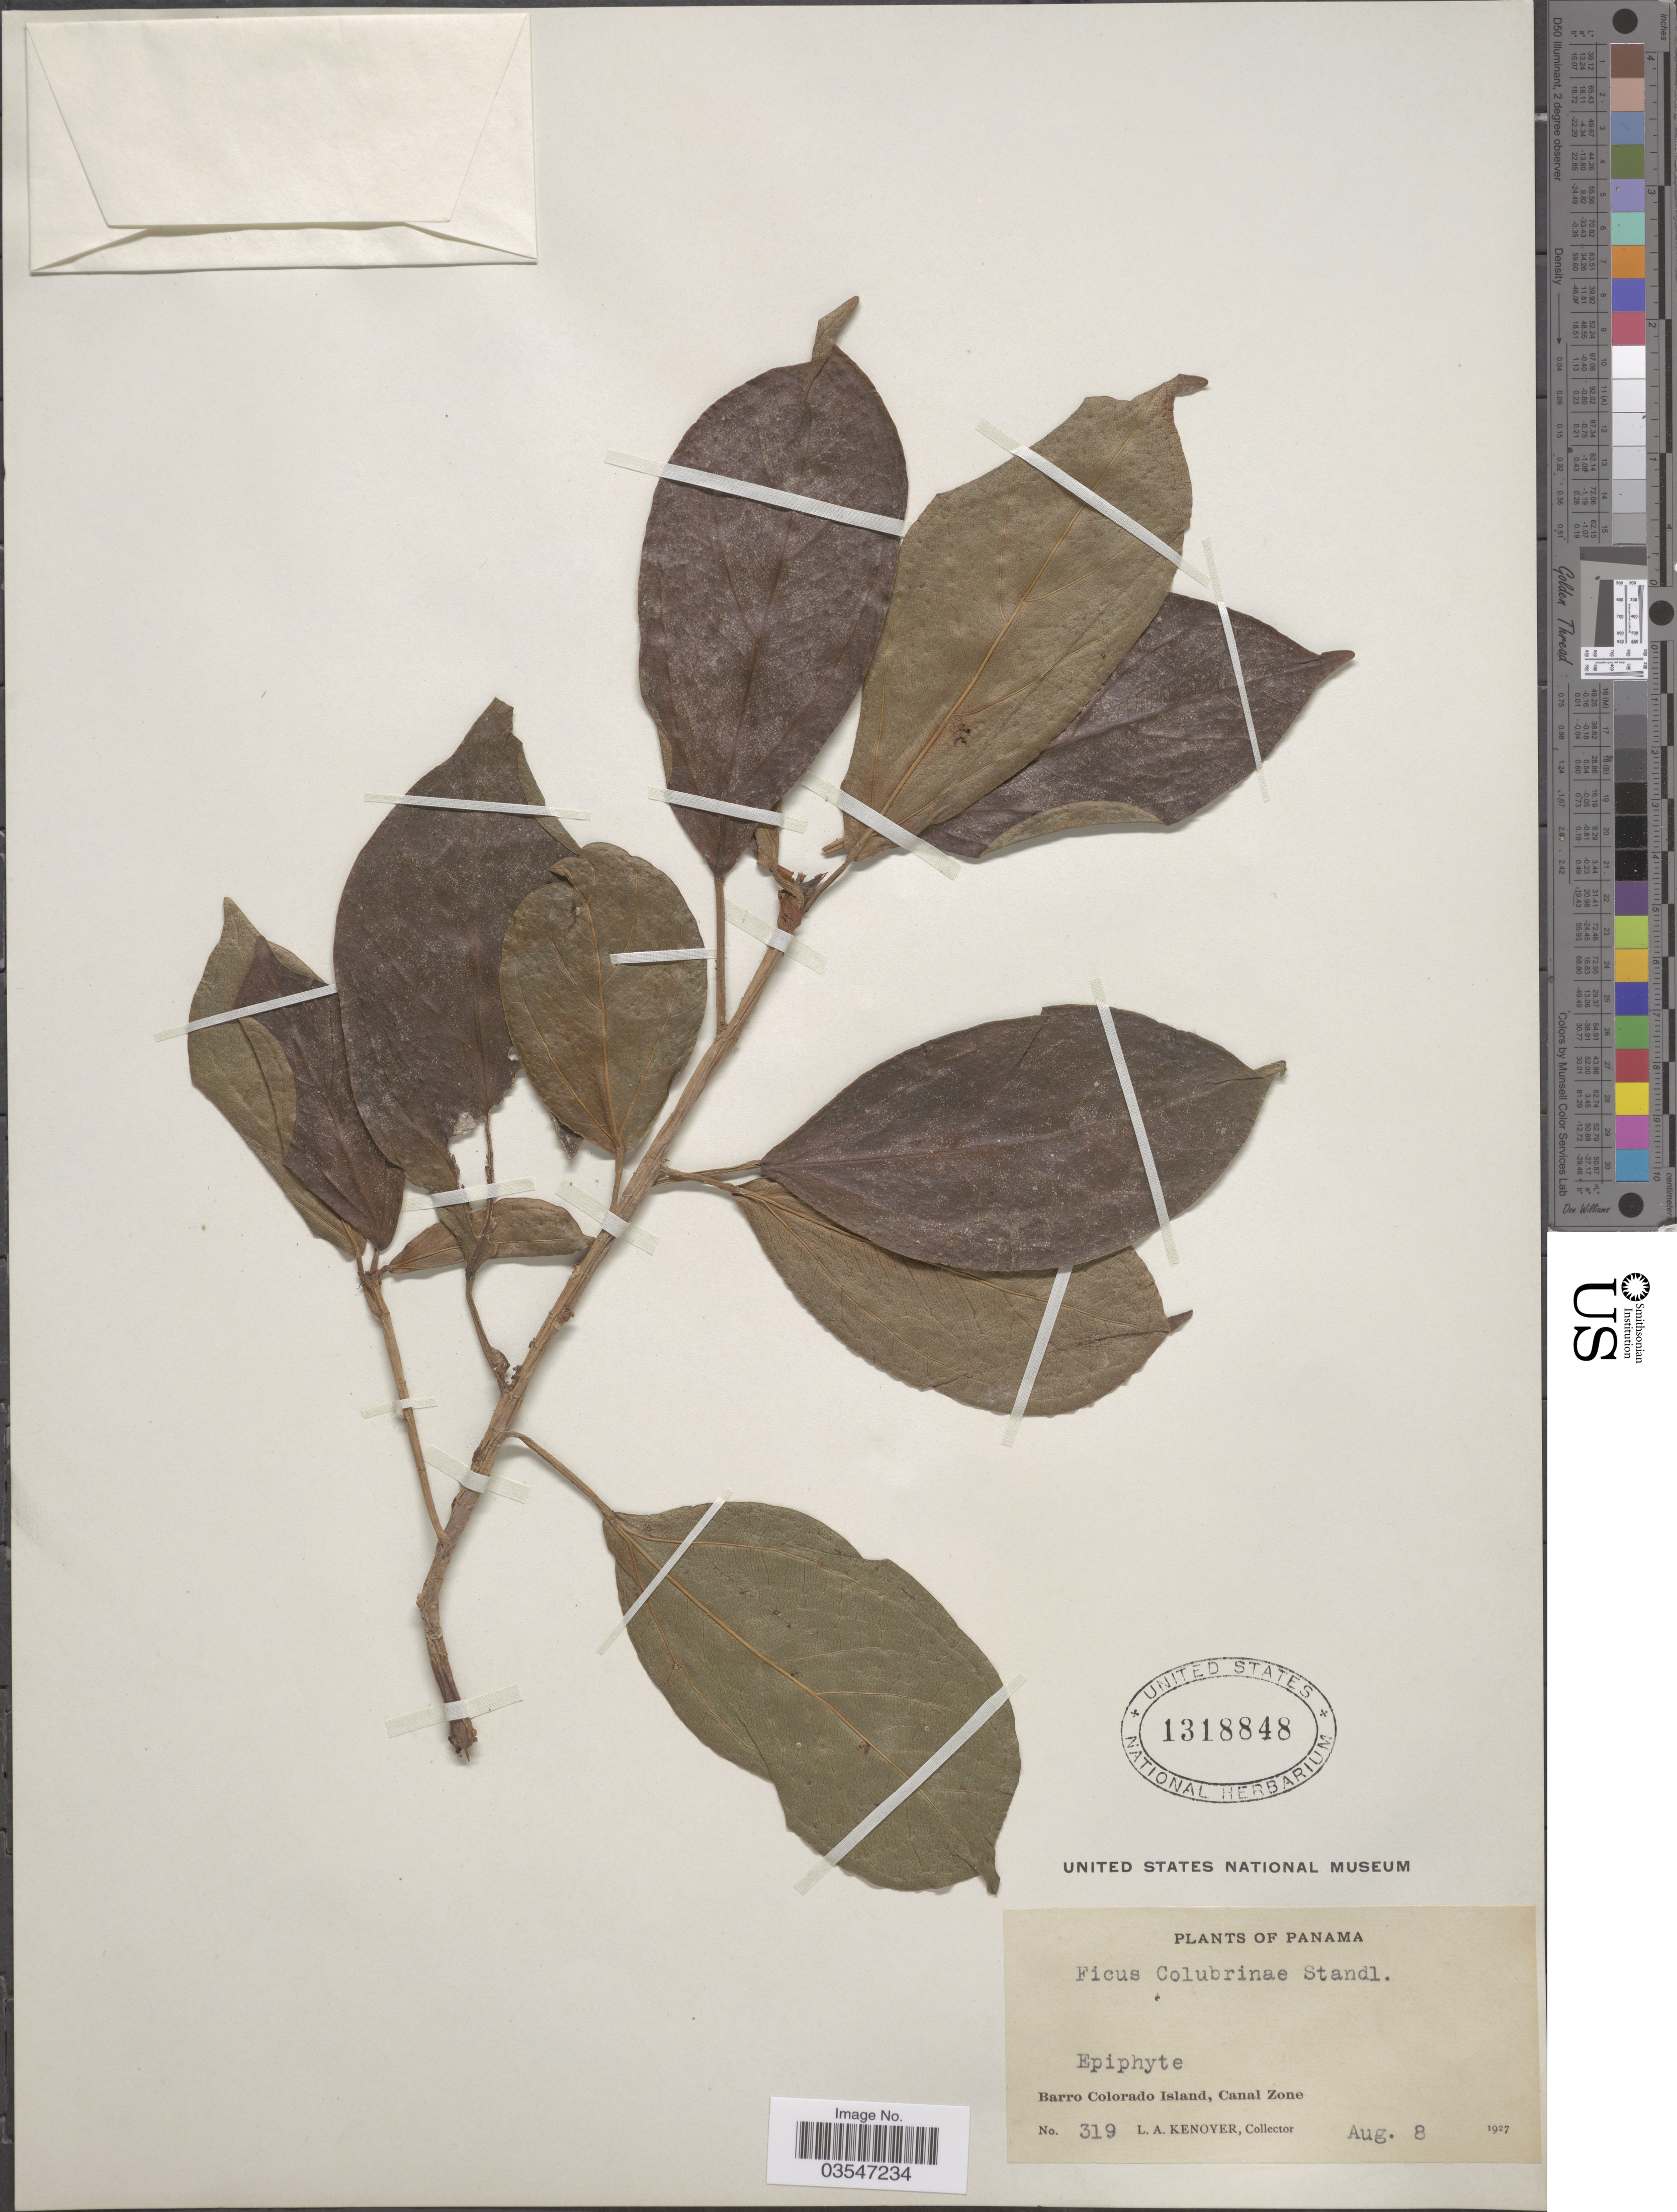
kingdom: Plantae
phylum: Tracheophyta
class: Magnoliopsida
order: Rosales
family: Moraceae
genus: Ficus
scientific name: Ficus hartwegii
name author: (Miq.) Miq.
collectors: L. A. Kenoyer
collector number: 319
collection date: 1927-08-08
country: Panama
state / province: Panamá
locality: Barro Colorado Island, Canal Zone.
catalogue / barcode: US 1318848